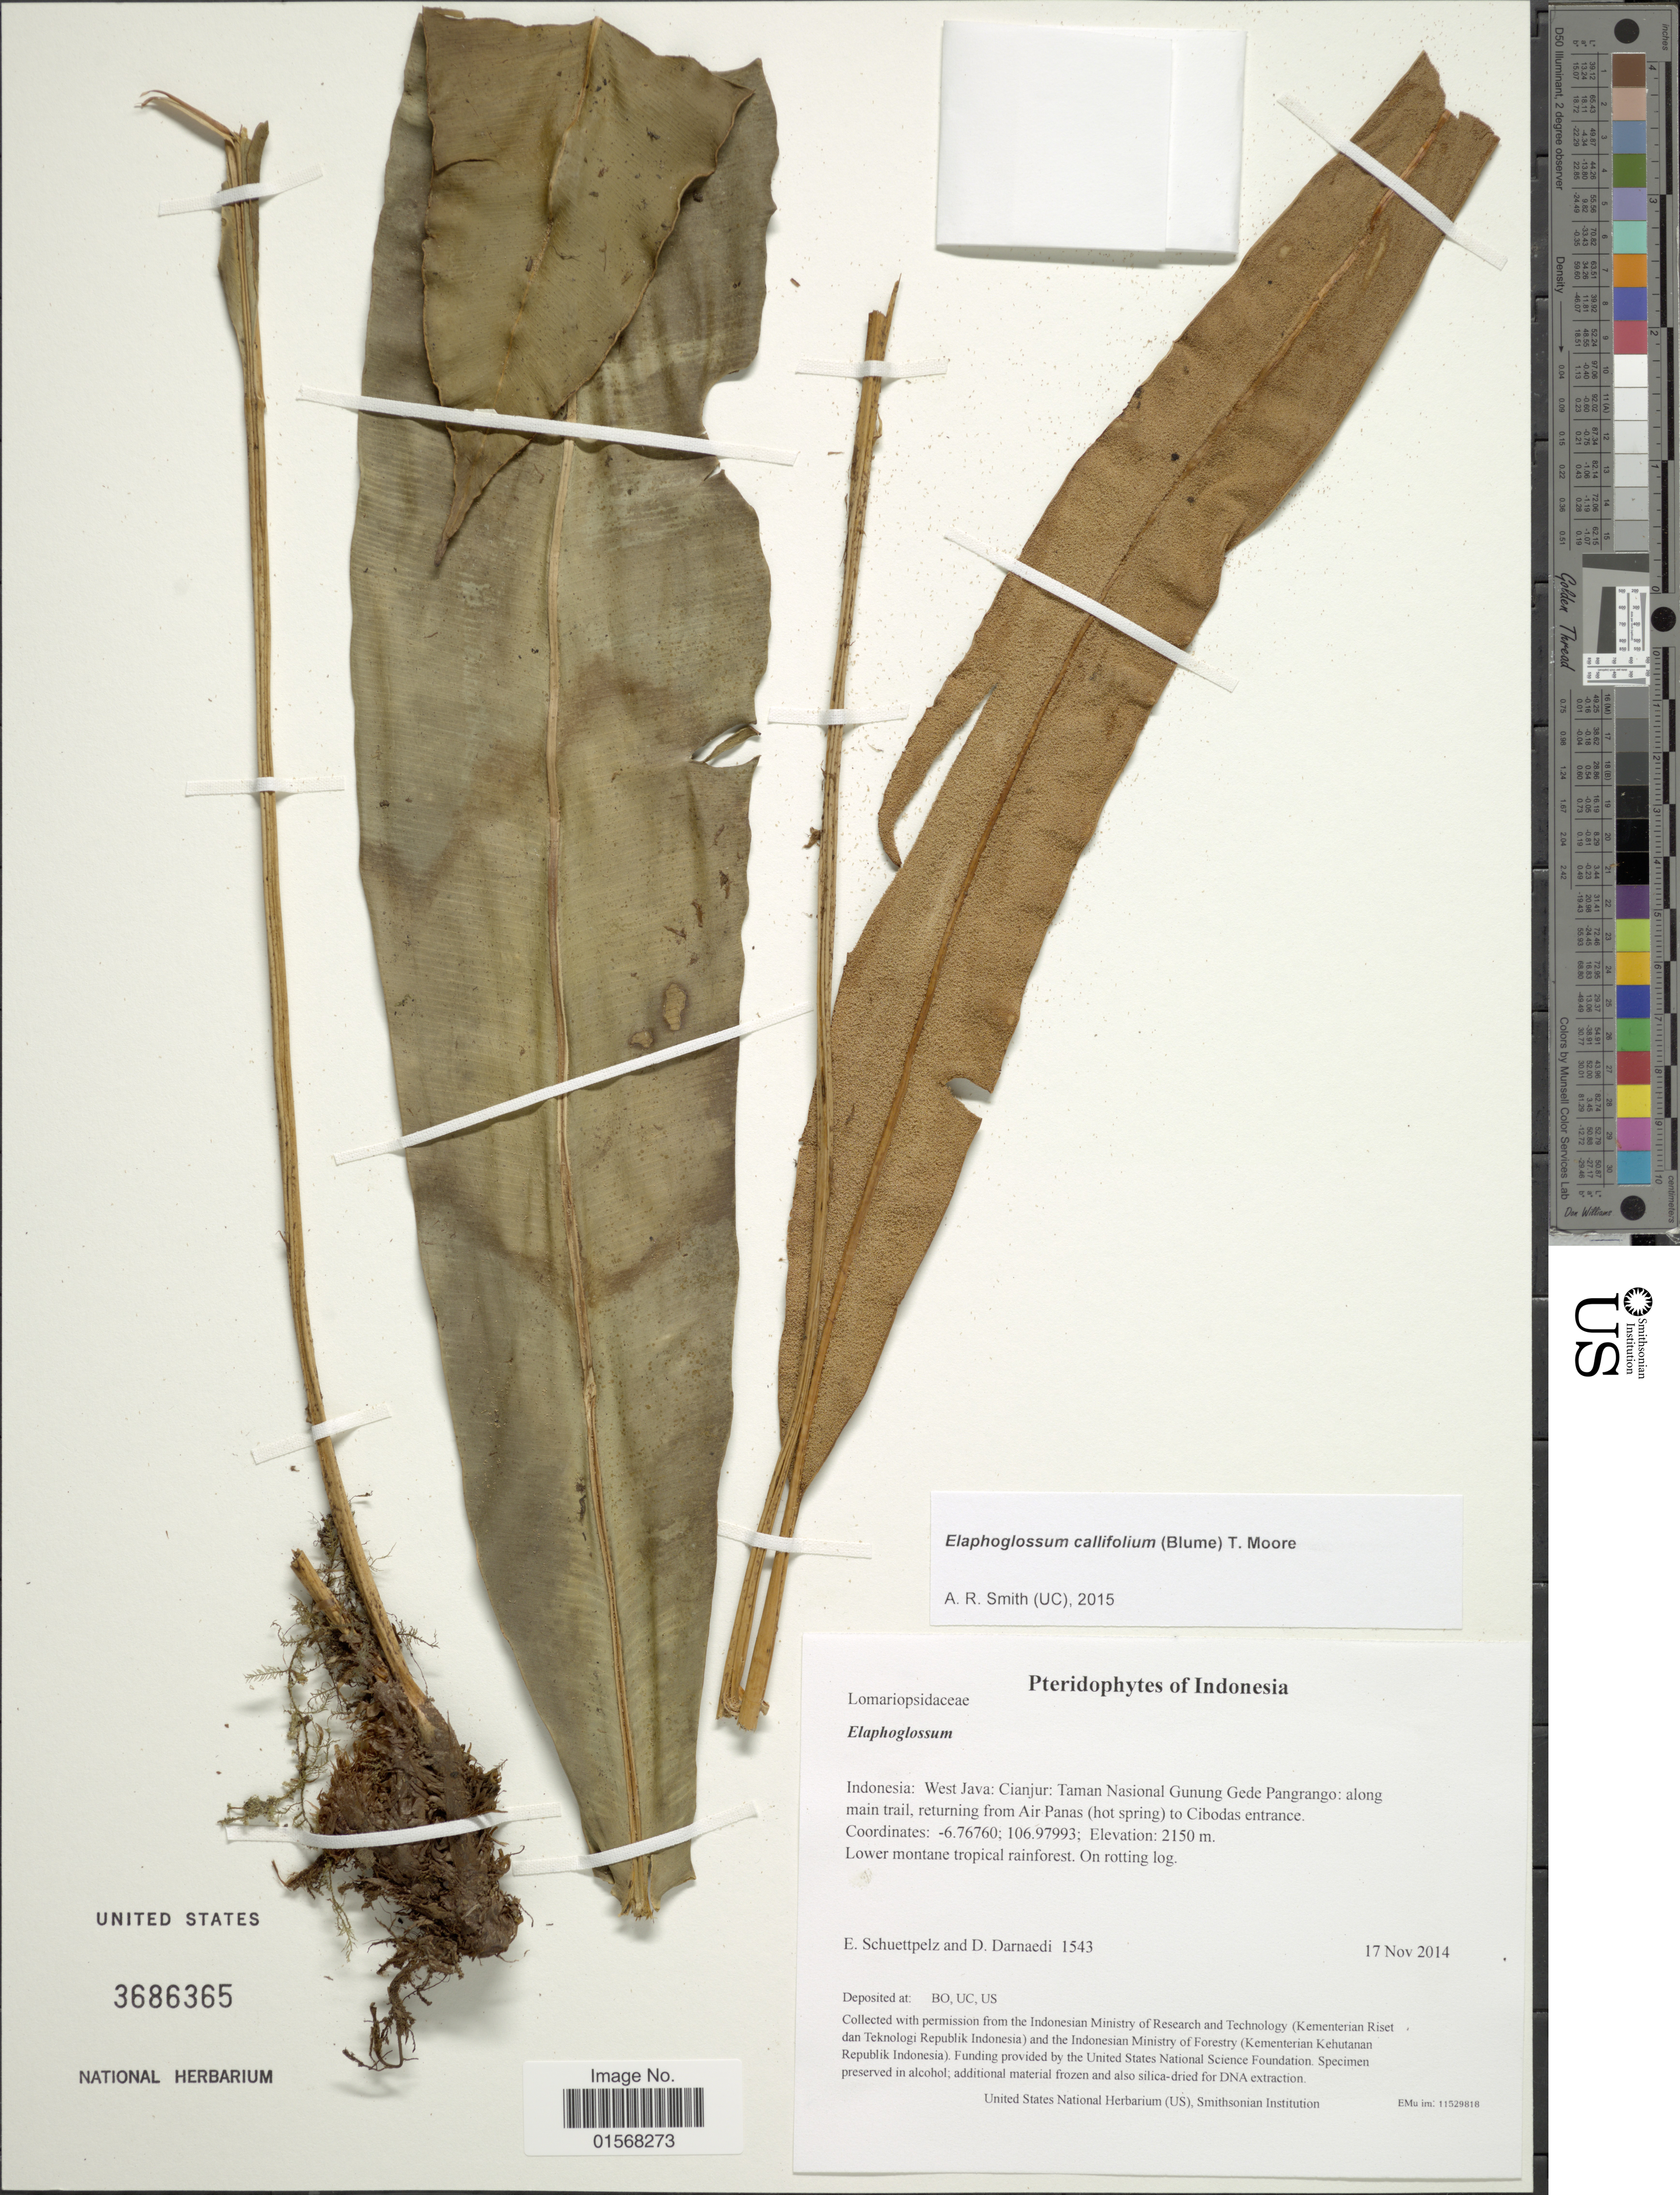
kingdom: Plantae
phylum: Tracheophyta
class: Polypodiopsida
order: Polypodiales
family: Dryopteridaceae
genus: Elaphoglossum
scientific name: Elaphoglossum callifolium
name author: (Blume) T. Moore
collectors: E. Schuettpelz & D. Darnaedi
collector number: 1543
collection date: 2014-11-17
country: Indonesia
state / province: Java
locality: Indonesia: West Java: Cianjur: Taman Nasional Gunung Gede Pangrango: along main trail, returning from Air Panas(hot spring) to Cibodas entrance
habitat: Lower montane tropical rainforest.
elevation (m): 2150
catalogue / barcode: US 3686365